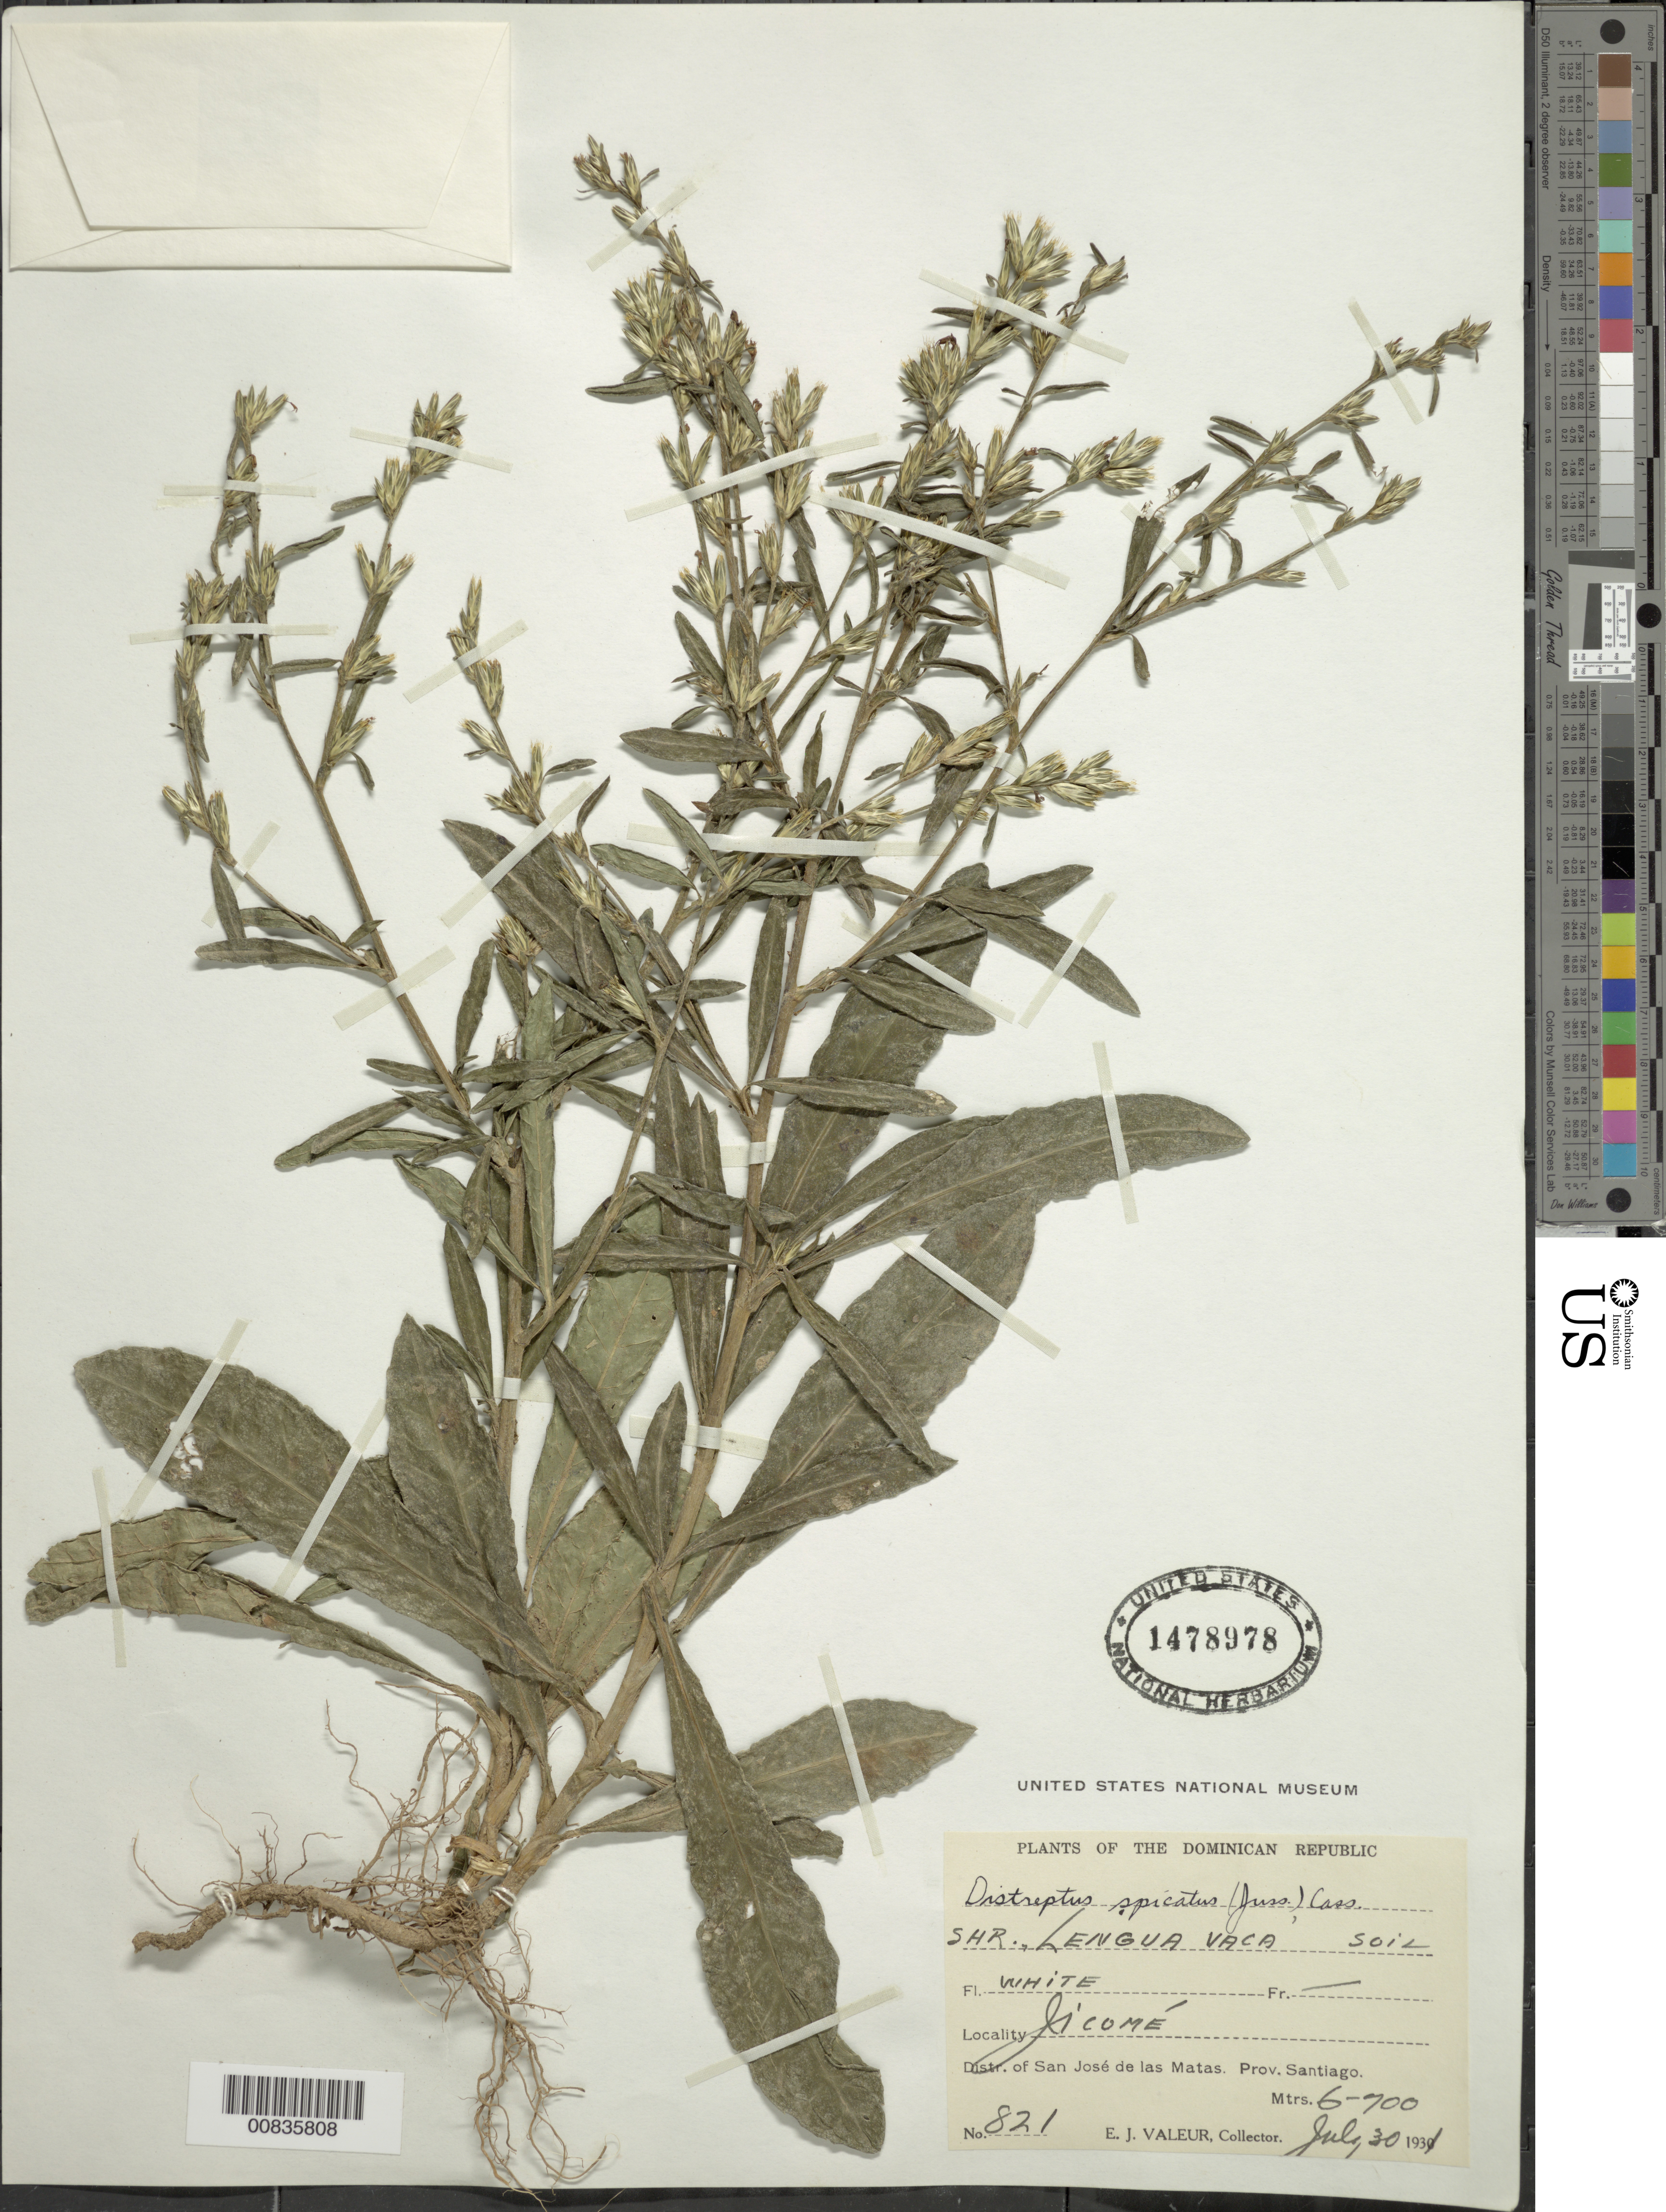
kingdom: Plantae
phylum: Tracheophyta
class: Magnoliopsida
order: Asterales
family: Asteraceae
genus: Pseudelephantopus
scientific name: Pseudelephantopus spicatus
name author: (Juss. ex Aubl.) C.F. Baker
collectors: E. Valeur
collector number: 821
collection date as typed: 30 Jul 1931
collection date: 1931-07-30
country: Dominican Republic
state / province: Santiago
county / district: San José de las Matas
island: Hispaniola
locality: Jicomé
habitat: Soil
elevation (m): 600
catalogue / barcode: US 1478978